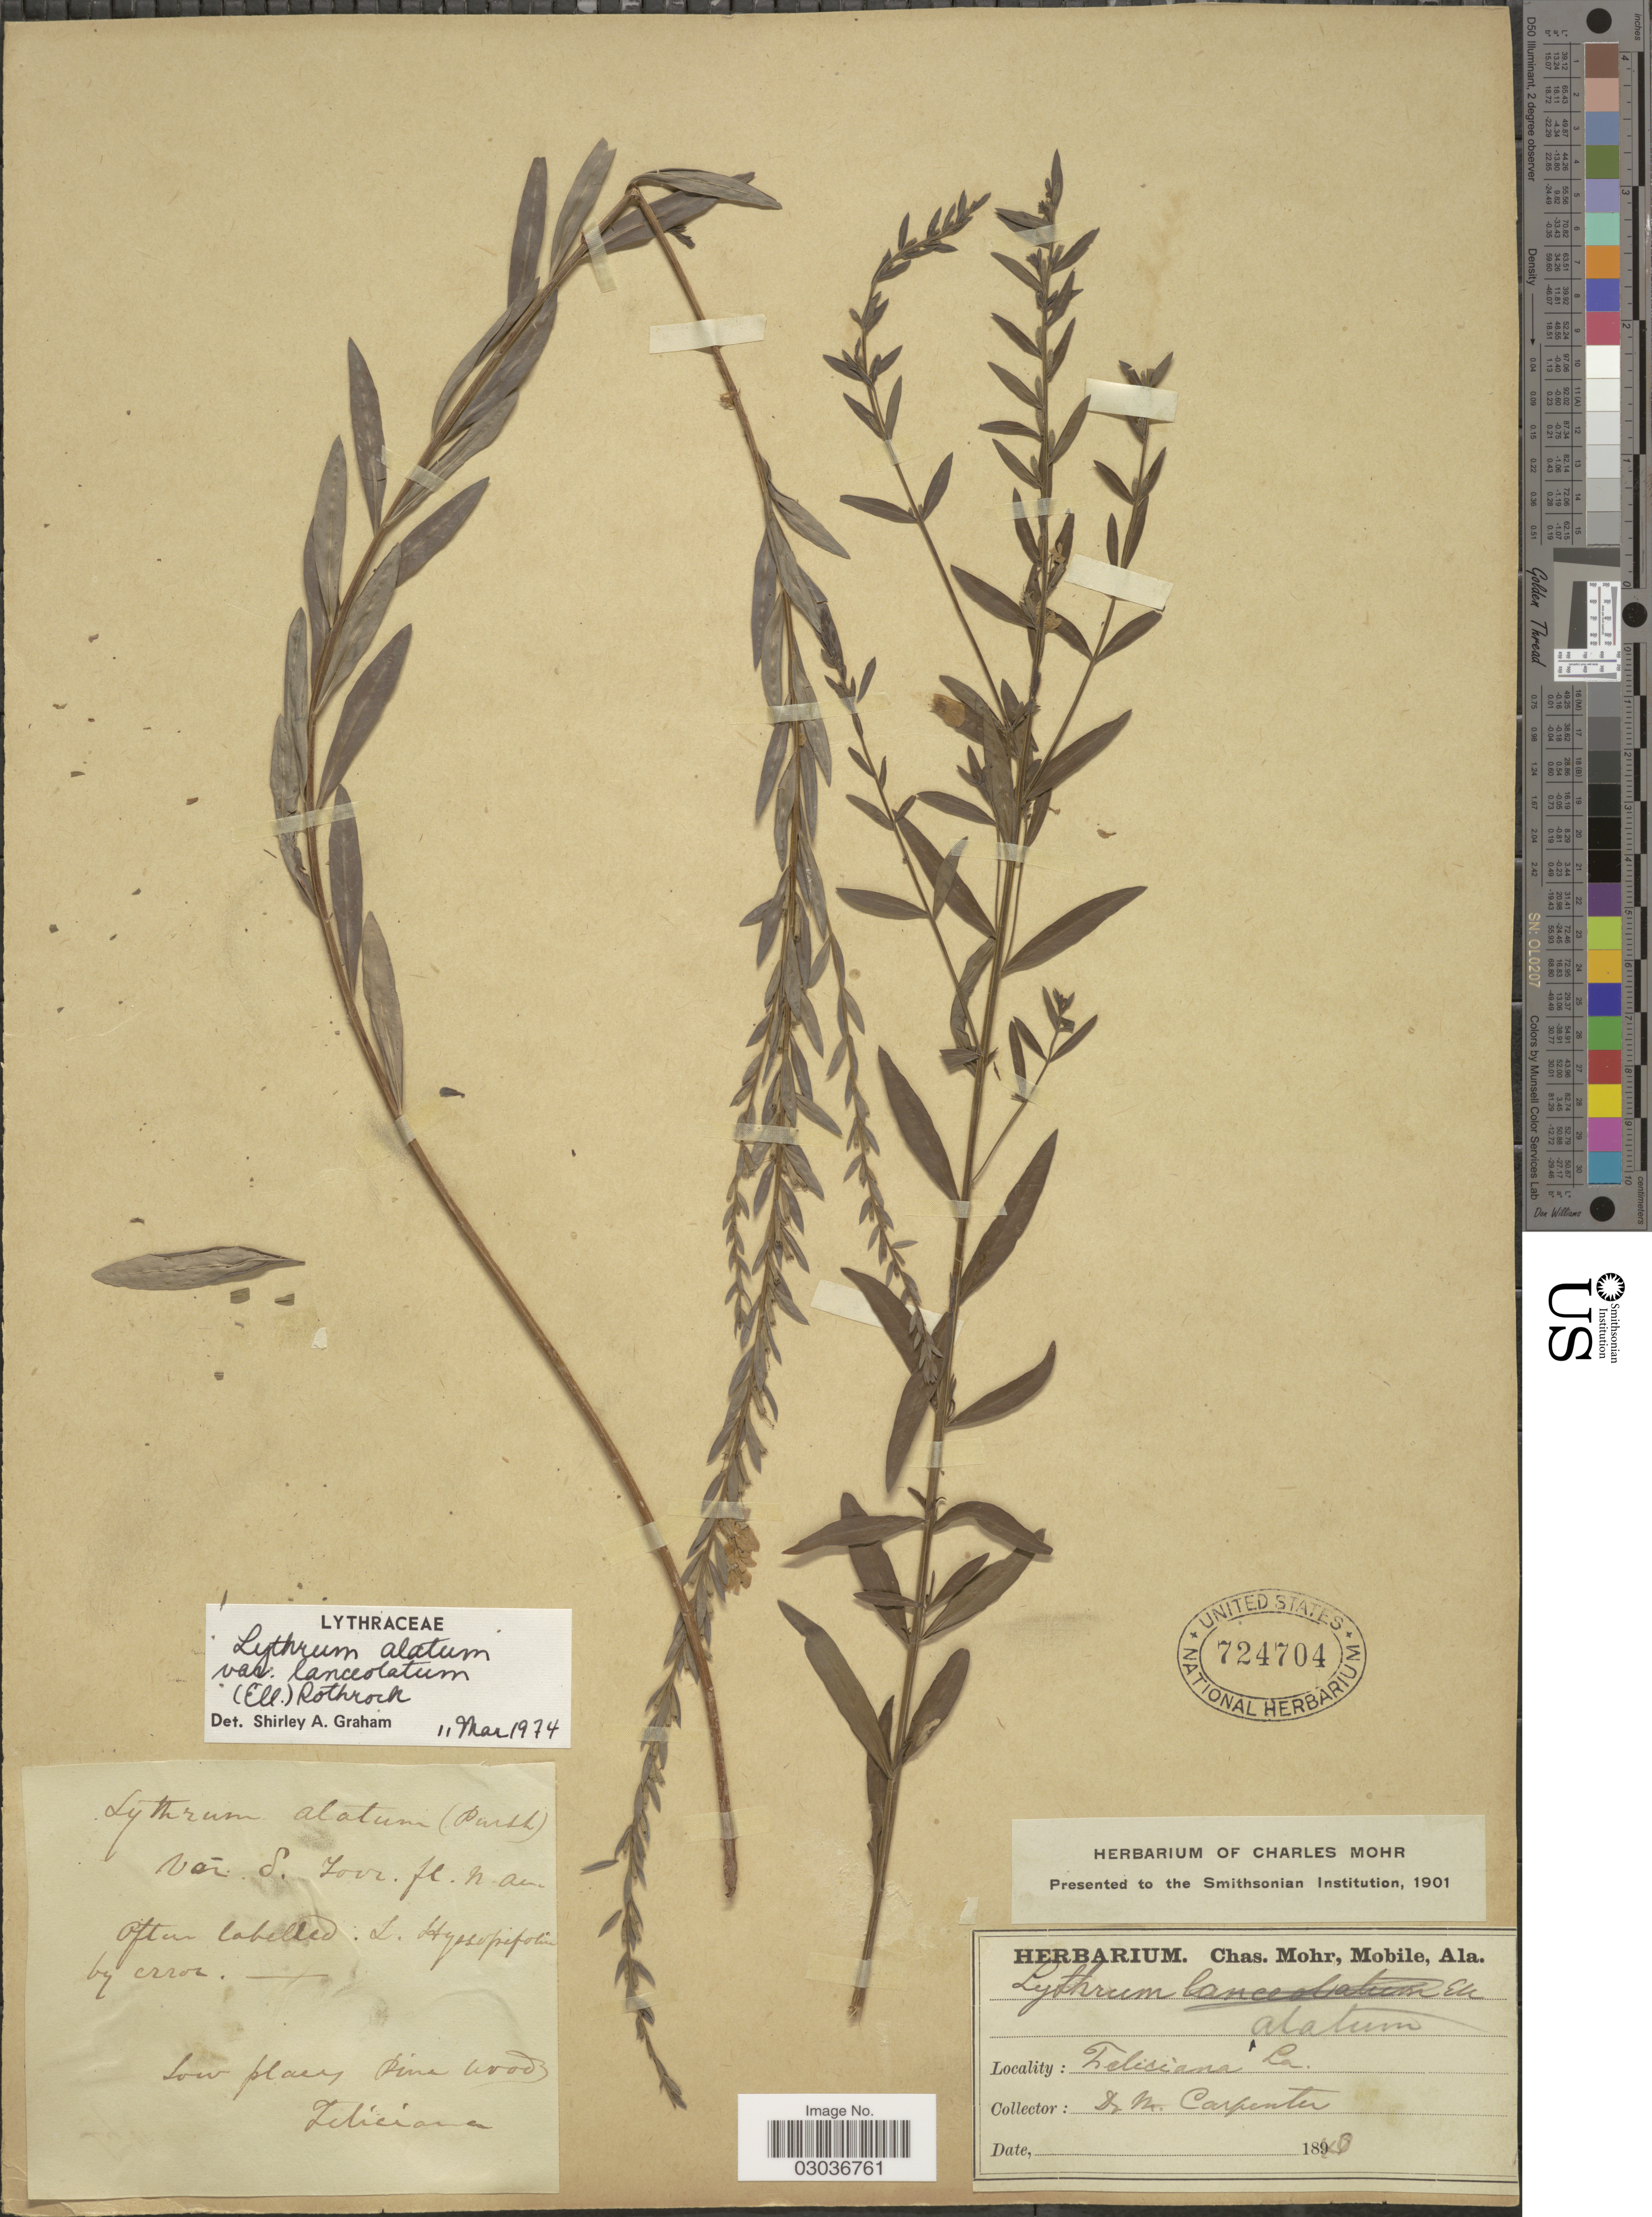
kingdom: Plantae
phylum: Tracheophyta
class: Magnoliopsida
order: Myrtales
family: Lythraceae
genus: Lythrum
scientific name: Lythrum alatum var. lanceolatum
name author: (Elliott) A. Gray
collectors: N. Carpenter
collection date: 1848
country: United States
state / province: Louisiana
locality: Feliciana.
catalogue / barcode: US 724704